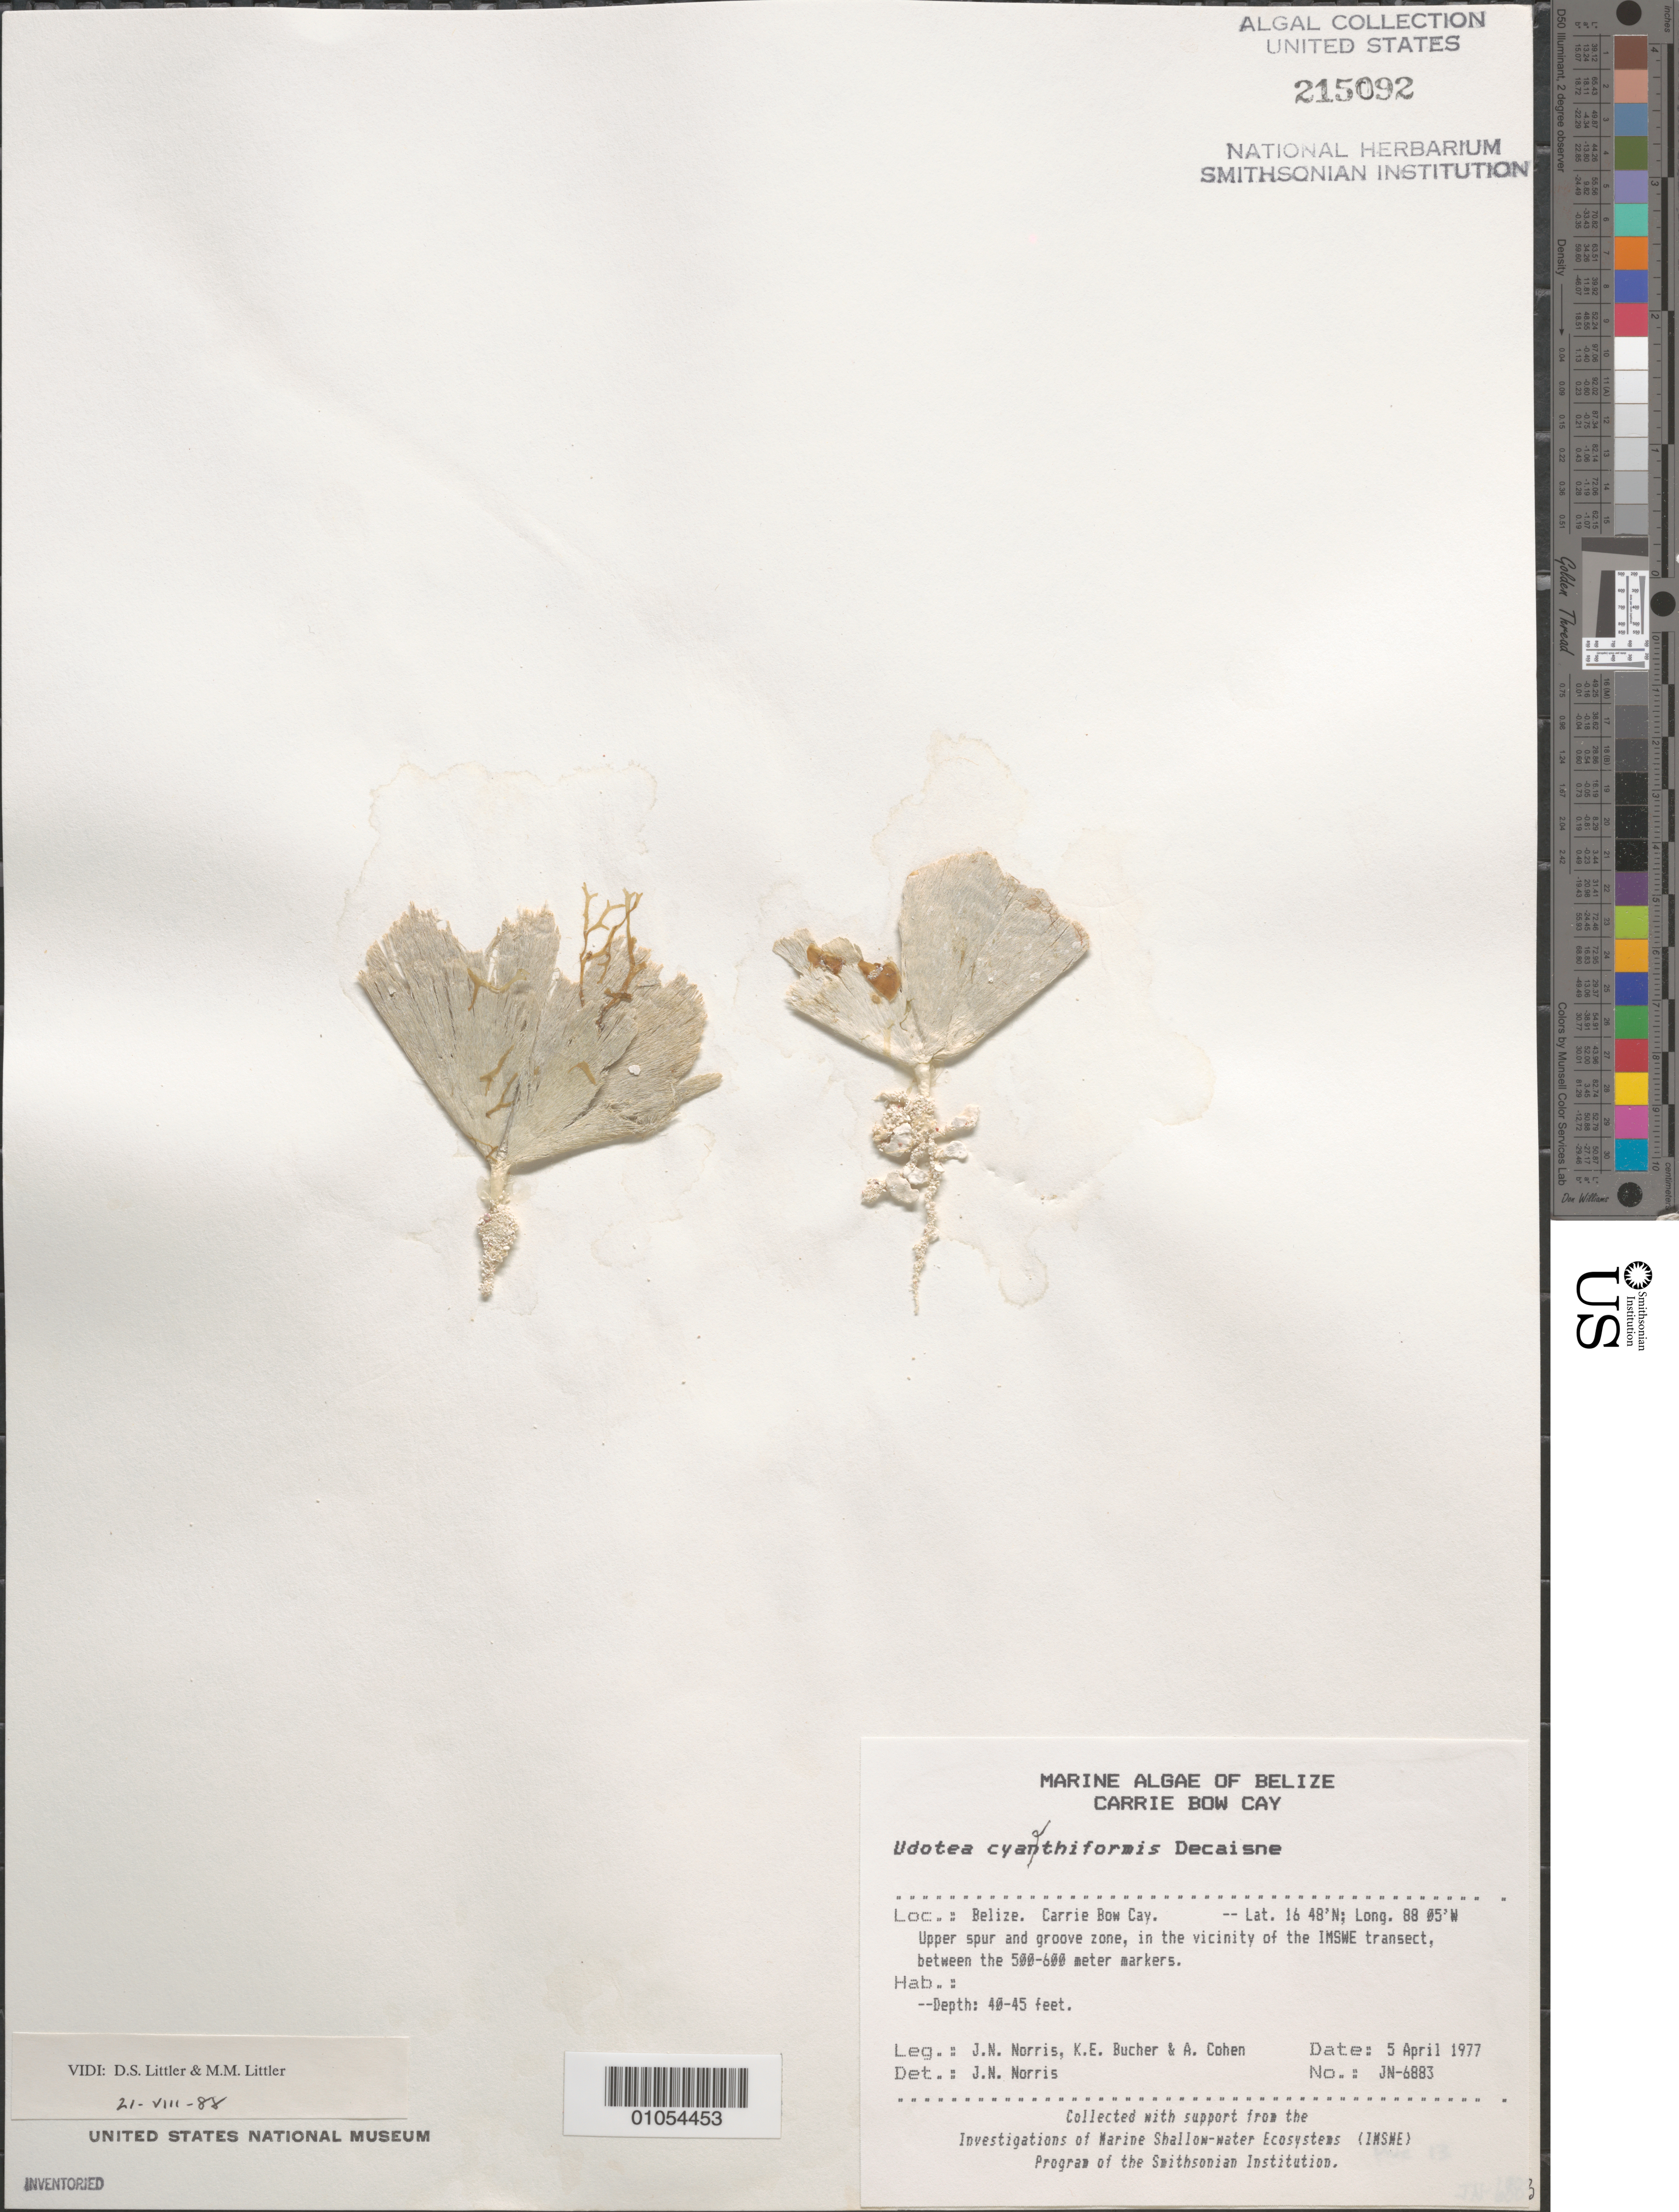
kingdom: Plantae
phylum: Chlorophyta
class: Ulvophyceae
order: Bryopsidales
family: Udoteaceae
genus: Udotea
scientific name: Udotea cyathiformis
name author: Decne.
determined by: Norris, James N.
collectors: J. N. Norris, K. E. Bucher & A. Cohen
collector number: JN-6883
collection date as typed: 05 Apr 1977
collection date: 1977-04-05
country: Belize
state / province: Stann Creek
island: Carrie Bow Cay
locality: Upper spur and groove zone in the vicinity of the IMSWE transect, between the 500-600 meter markers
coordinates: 16 48' N, 88 05' W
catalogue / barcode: US 215092